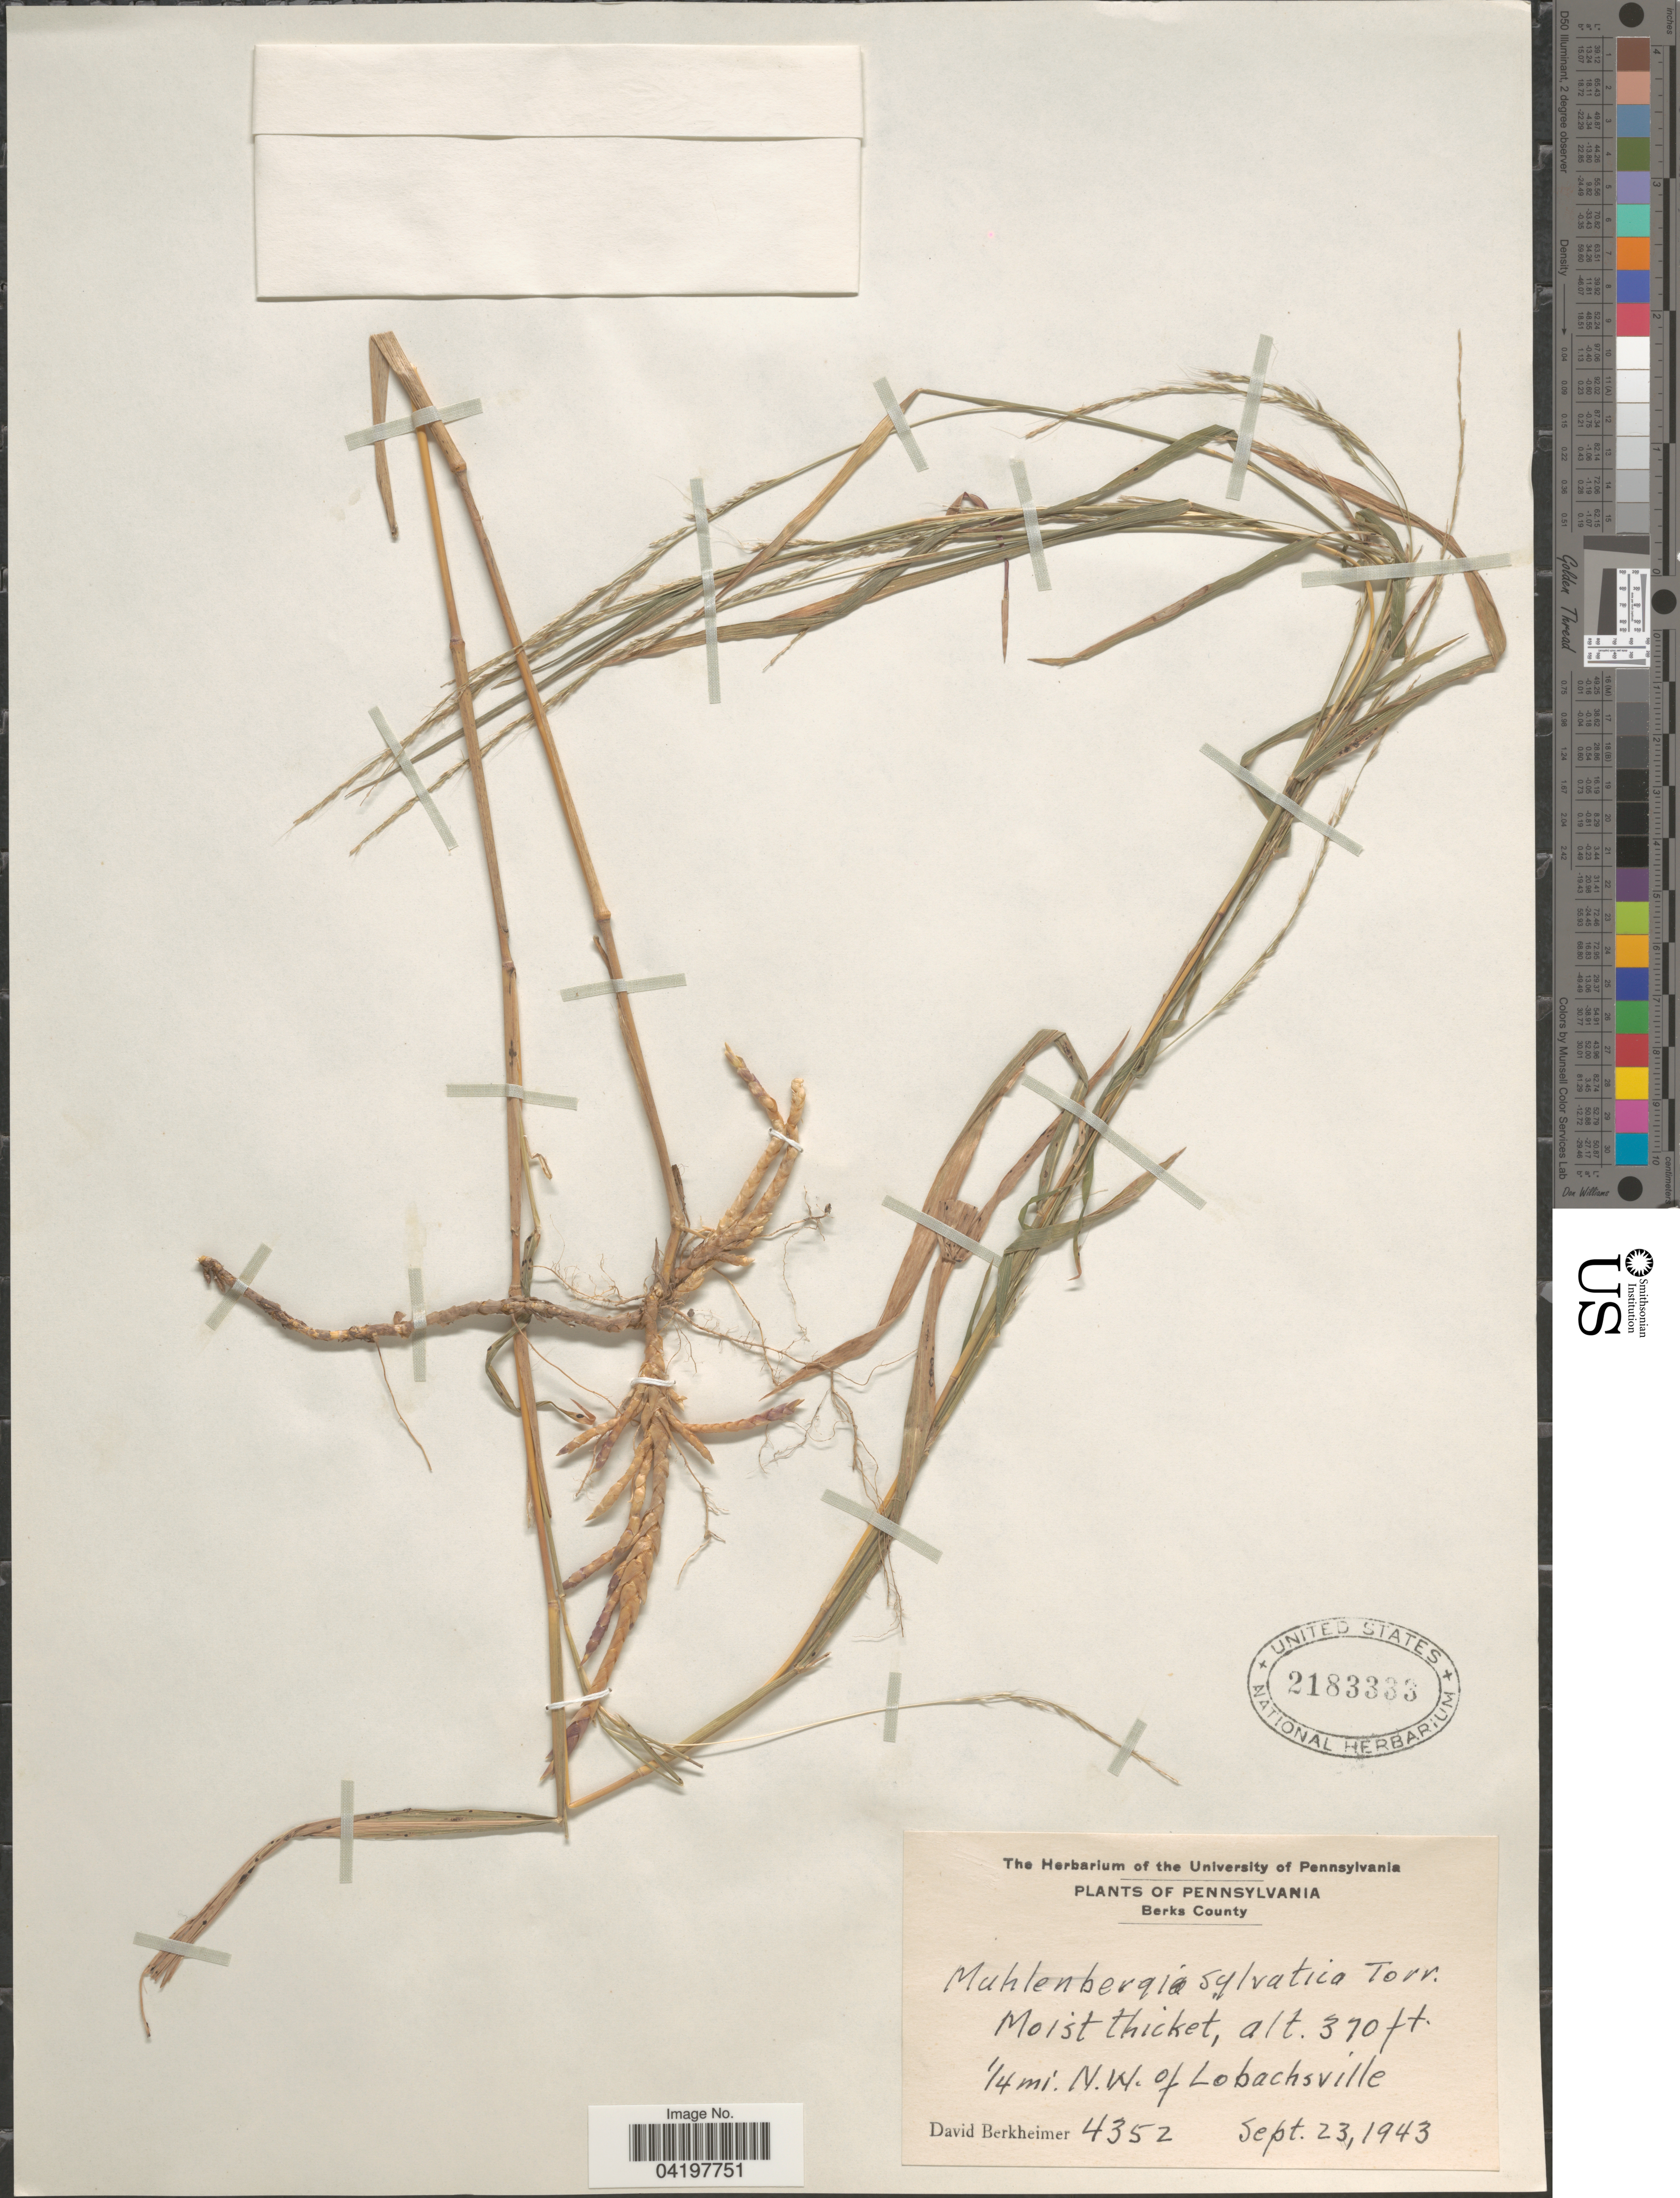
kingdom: Plantae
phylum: Tracheophyta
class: Liliopsida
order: Poales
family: Poaceae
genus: Muhlenbergia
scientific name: Muhlenbergia sylvatica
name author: (Torr.) Torr. ex A. Gray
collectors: D. Berkheimer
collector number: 4352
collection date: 1943-09-23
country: United States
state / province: Pennsylvania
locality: Berks County. Moist thicket, ¼ mi. N.W. of Lobachsville.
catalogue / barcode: US 2183333